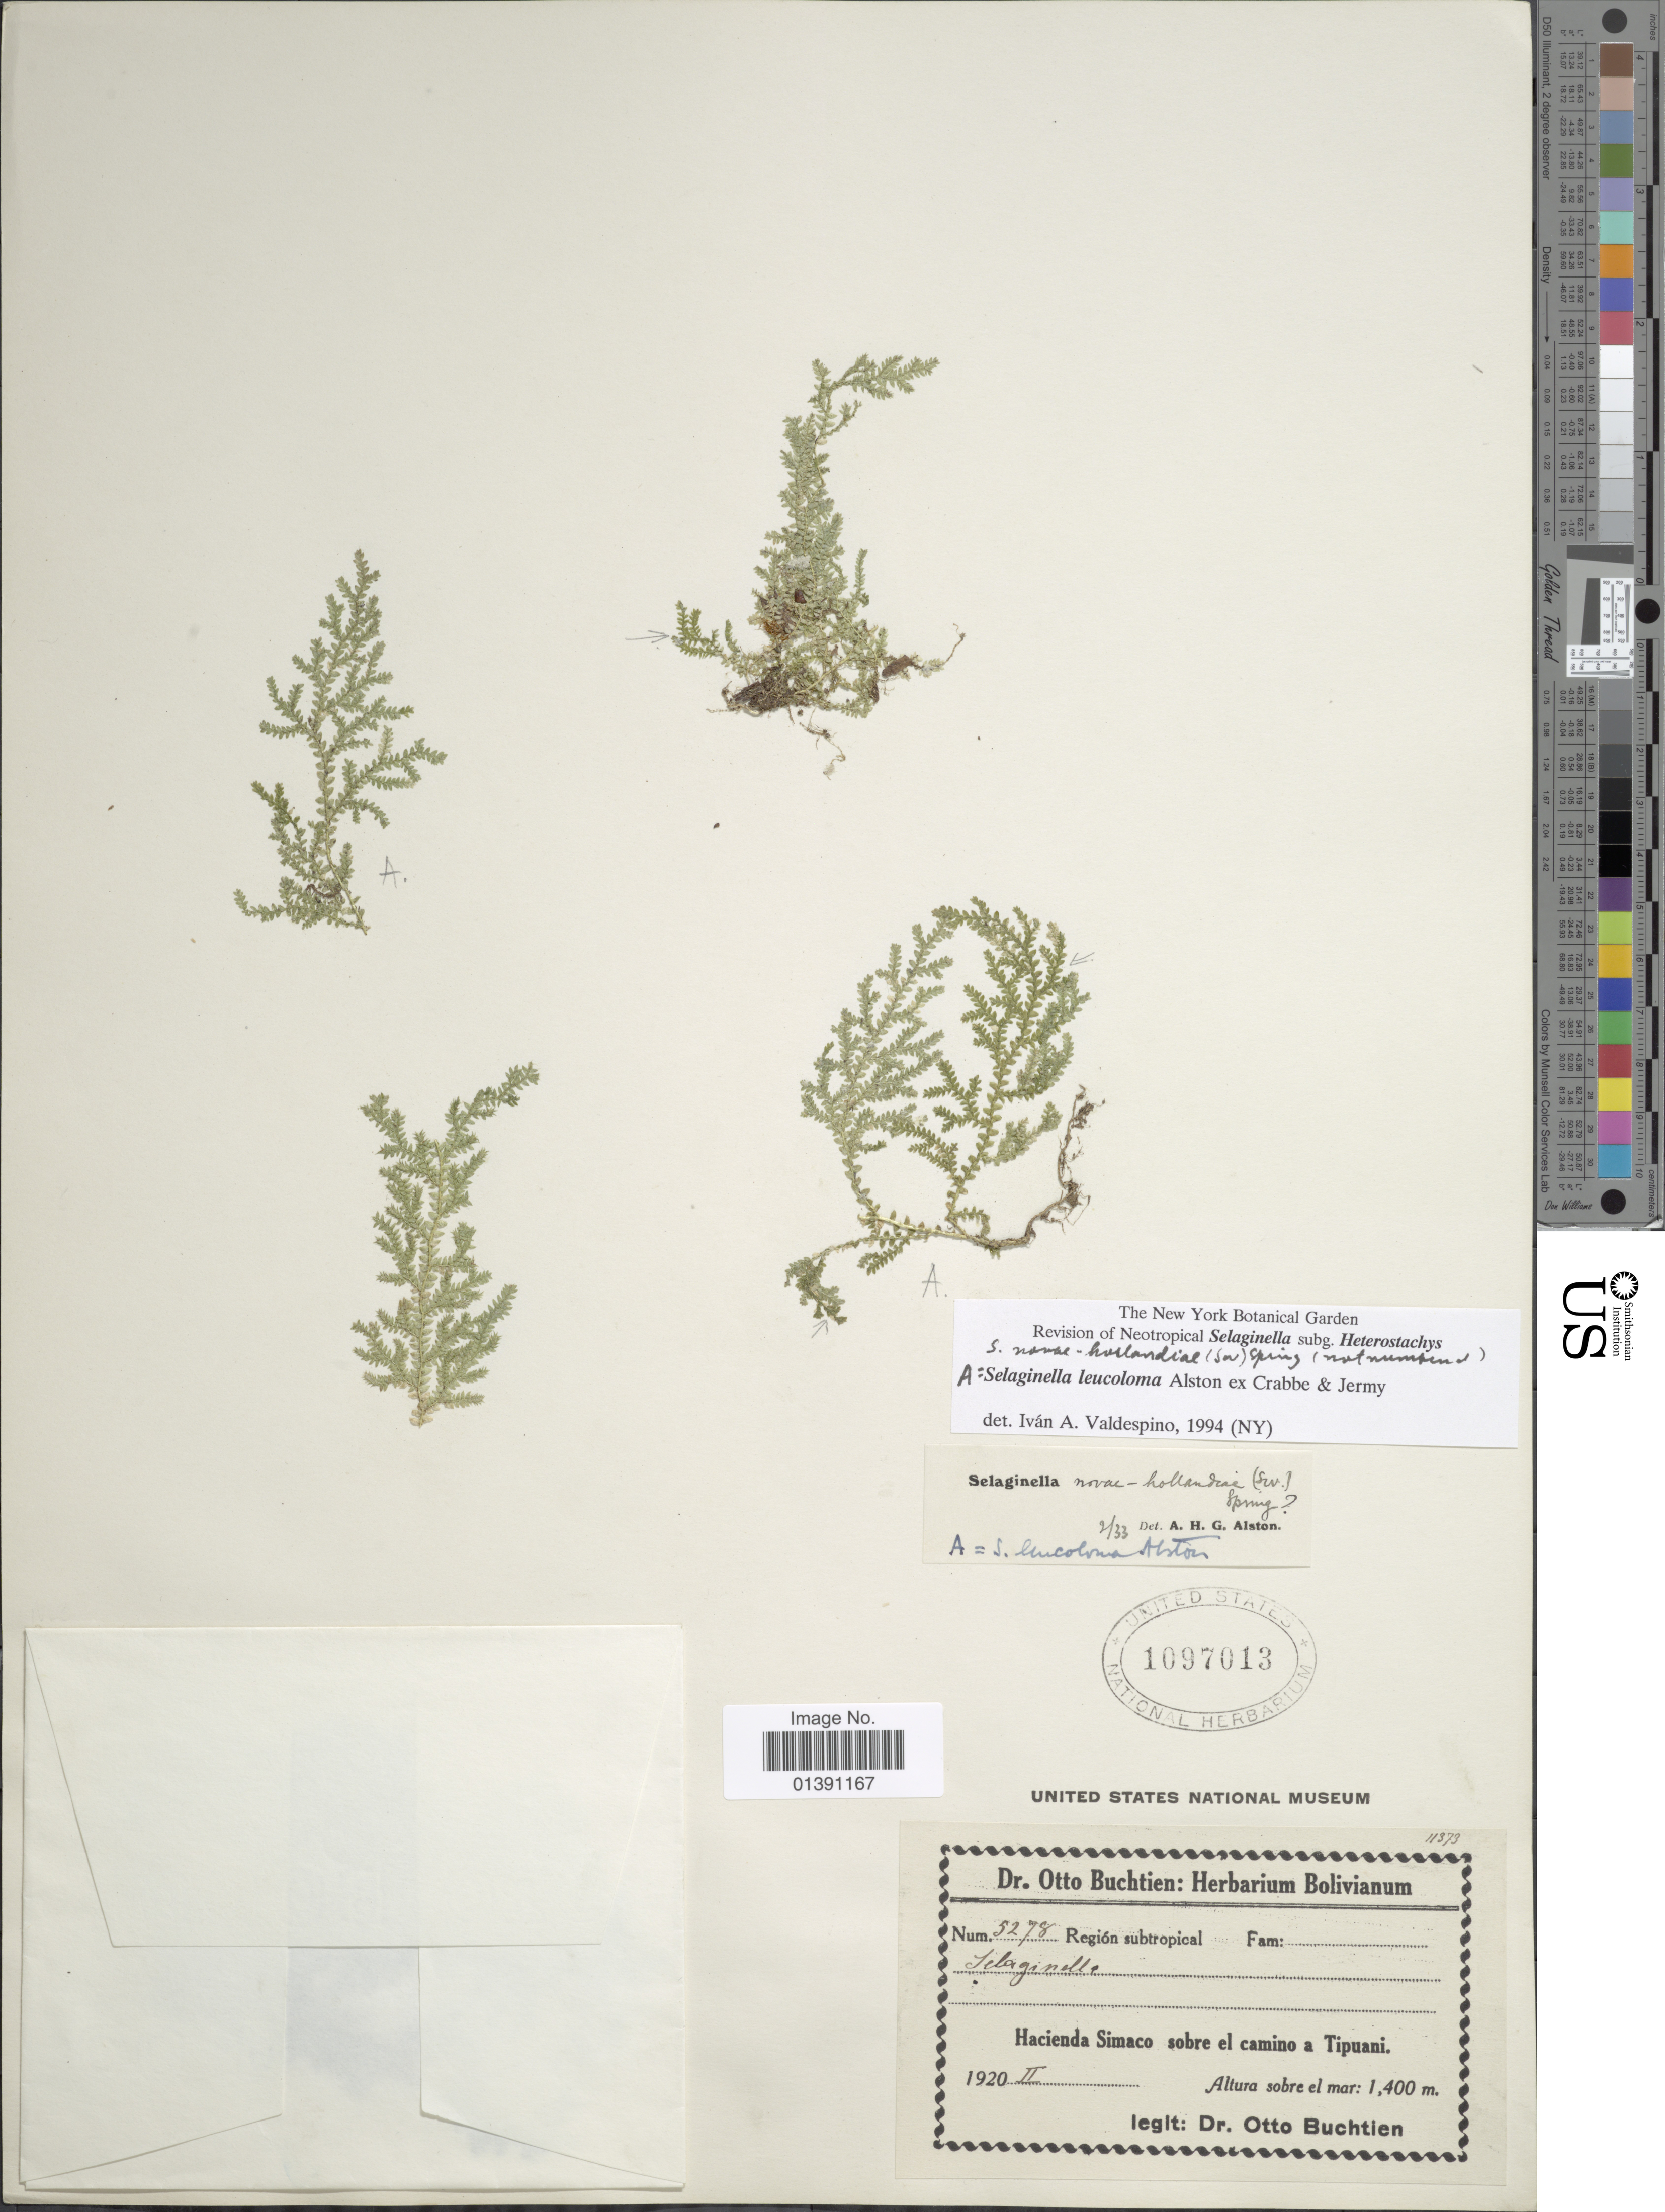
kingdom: Plantae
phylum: Tracheophyta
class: Lycopodiopsida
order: Selaginellales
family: Selaginellaceae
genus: Selaginella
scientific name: Selaginella leucoloma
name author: Alston ex Crabbe & Jermy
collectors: O. Buchtien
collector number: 5278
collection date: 1920-02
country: Bolivia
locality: Hacienda Simaco sobre el camino a Tipuani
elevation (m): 1400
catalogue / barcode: US 1097013